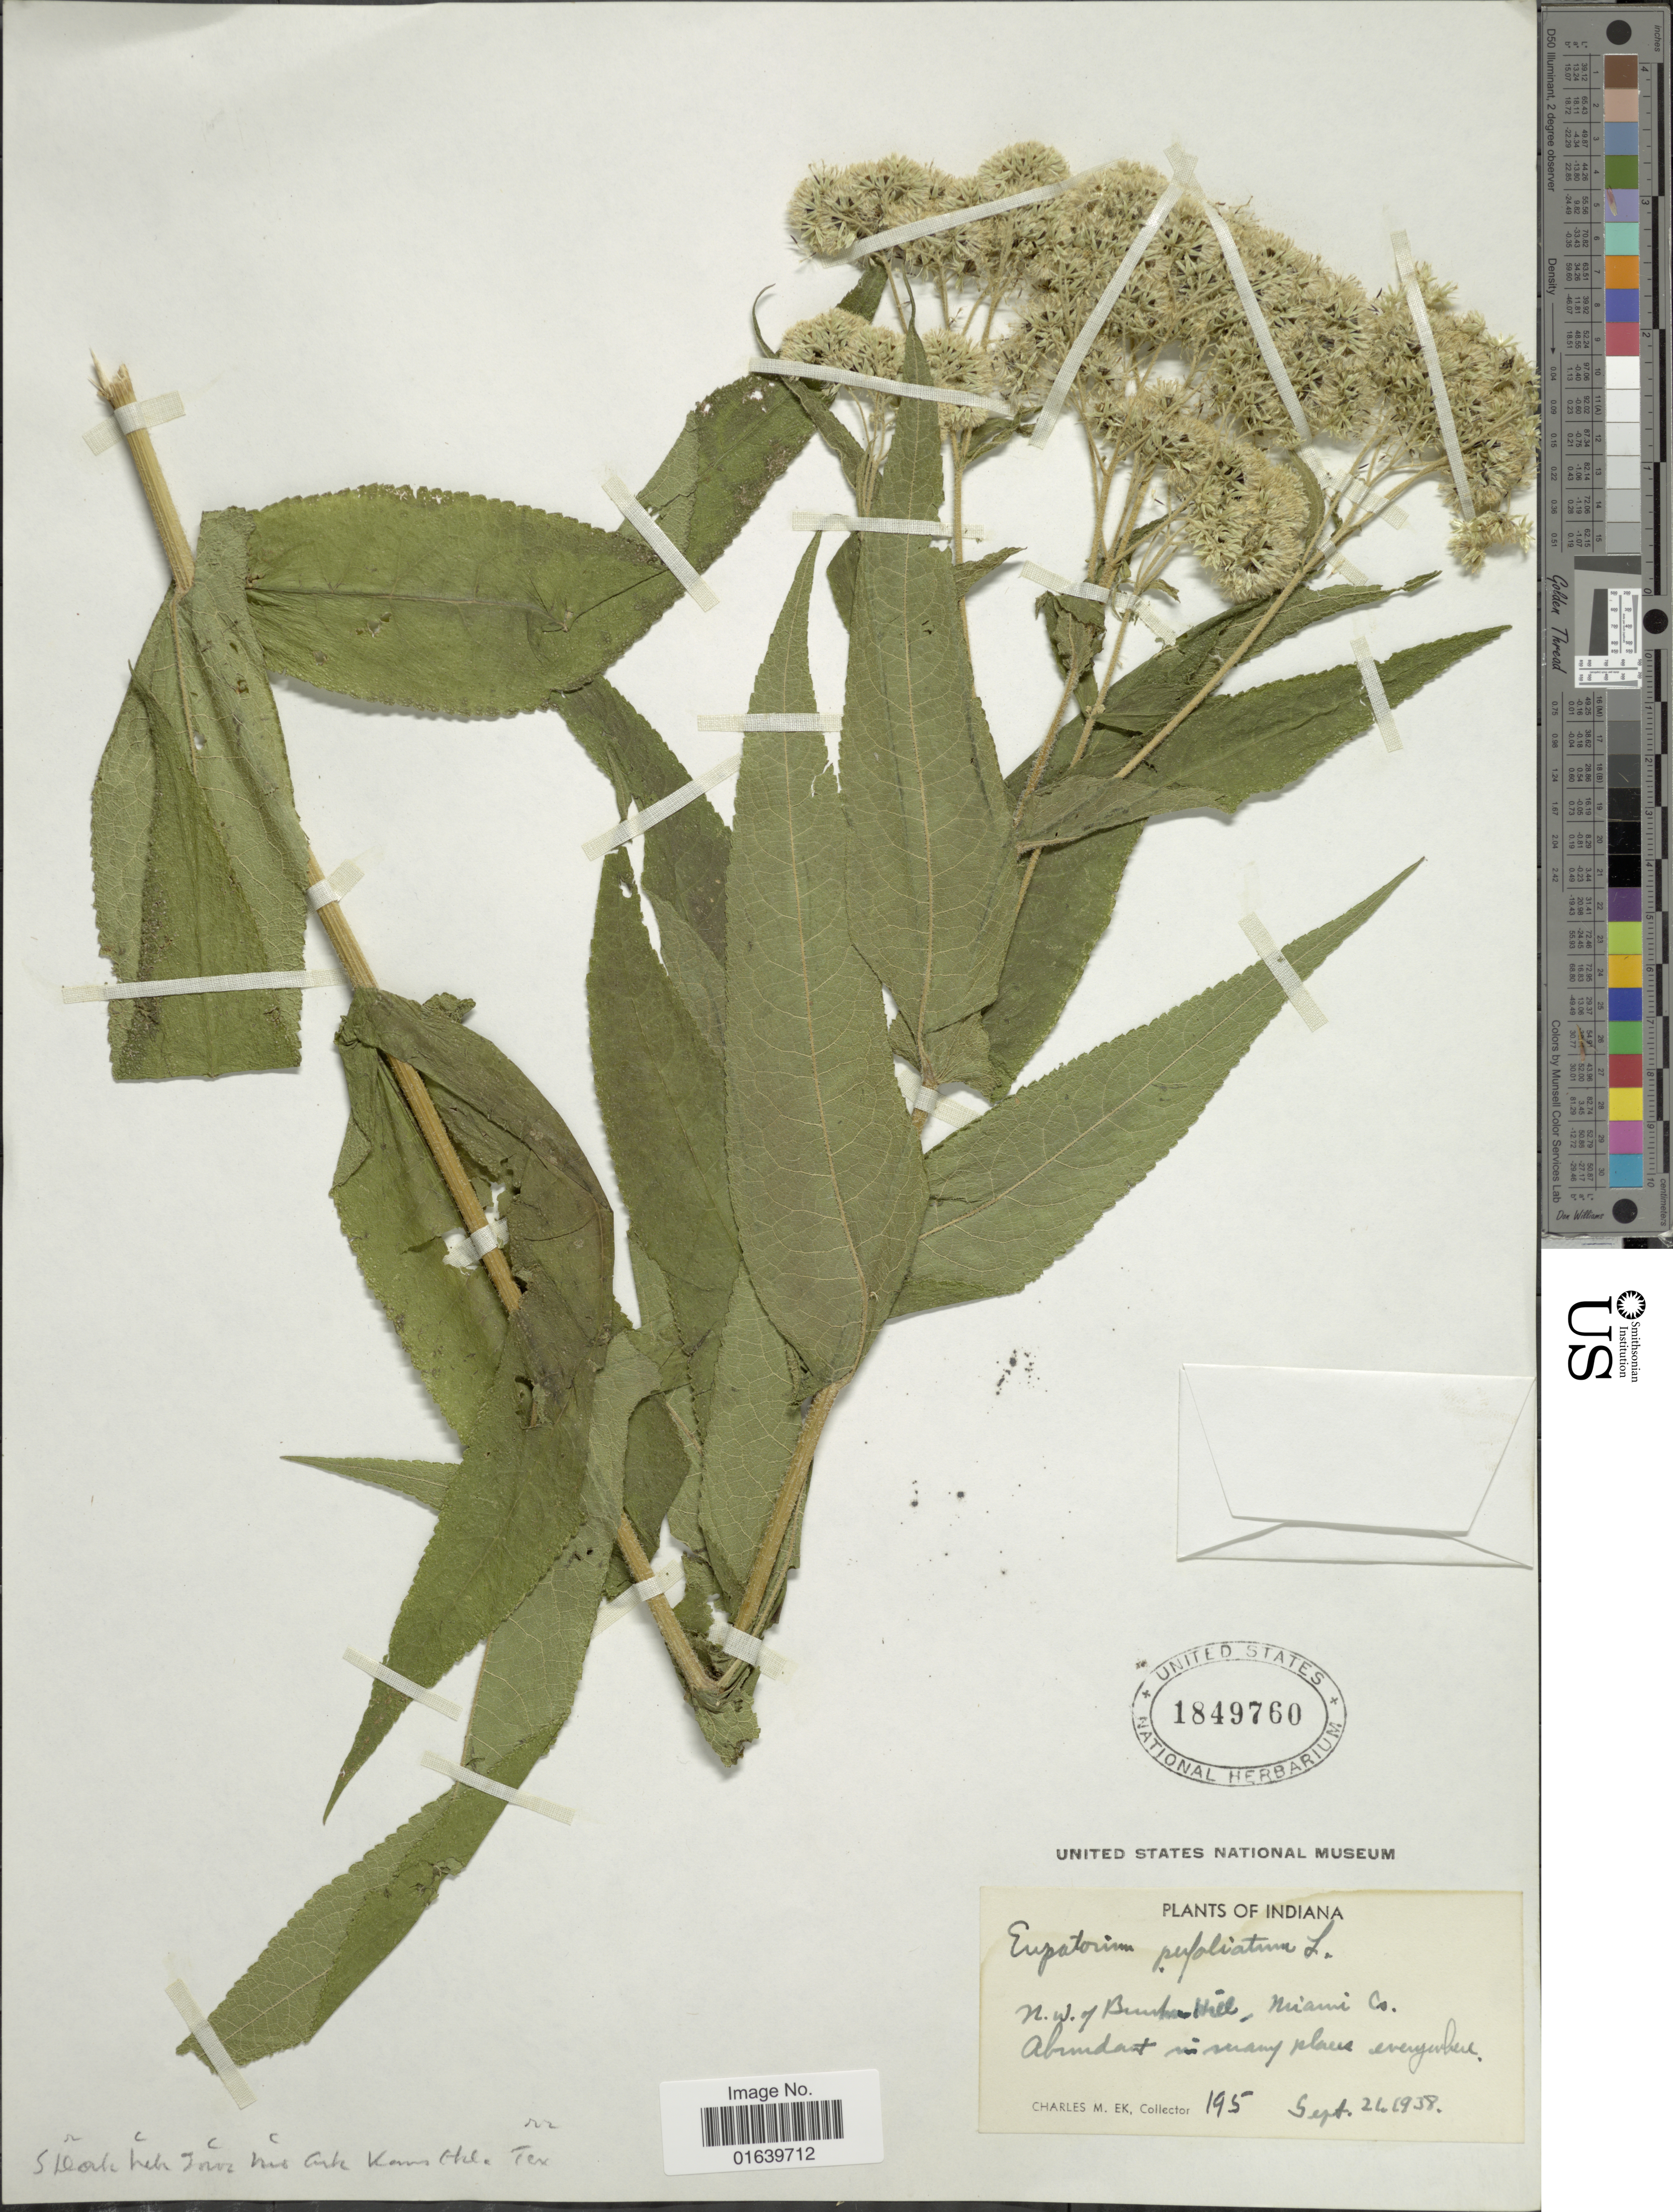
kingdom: Plantae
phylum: Tracheophyta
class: Magnoliopsida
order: Asterales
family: Asteraceae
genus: Eupatorium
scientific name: Eupatorium perfoliatum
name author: L.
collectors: C. Ek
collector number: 195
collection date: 1938-09-21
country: United States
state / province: Indiana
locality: N.W. of Buker Hill, Miami Co.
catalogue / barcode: US 1849760